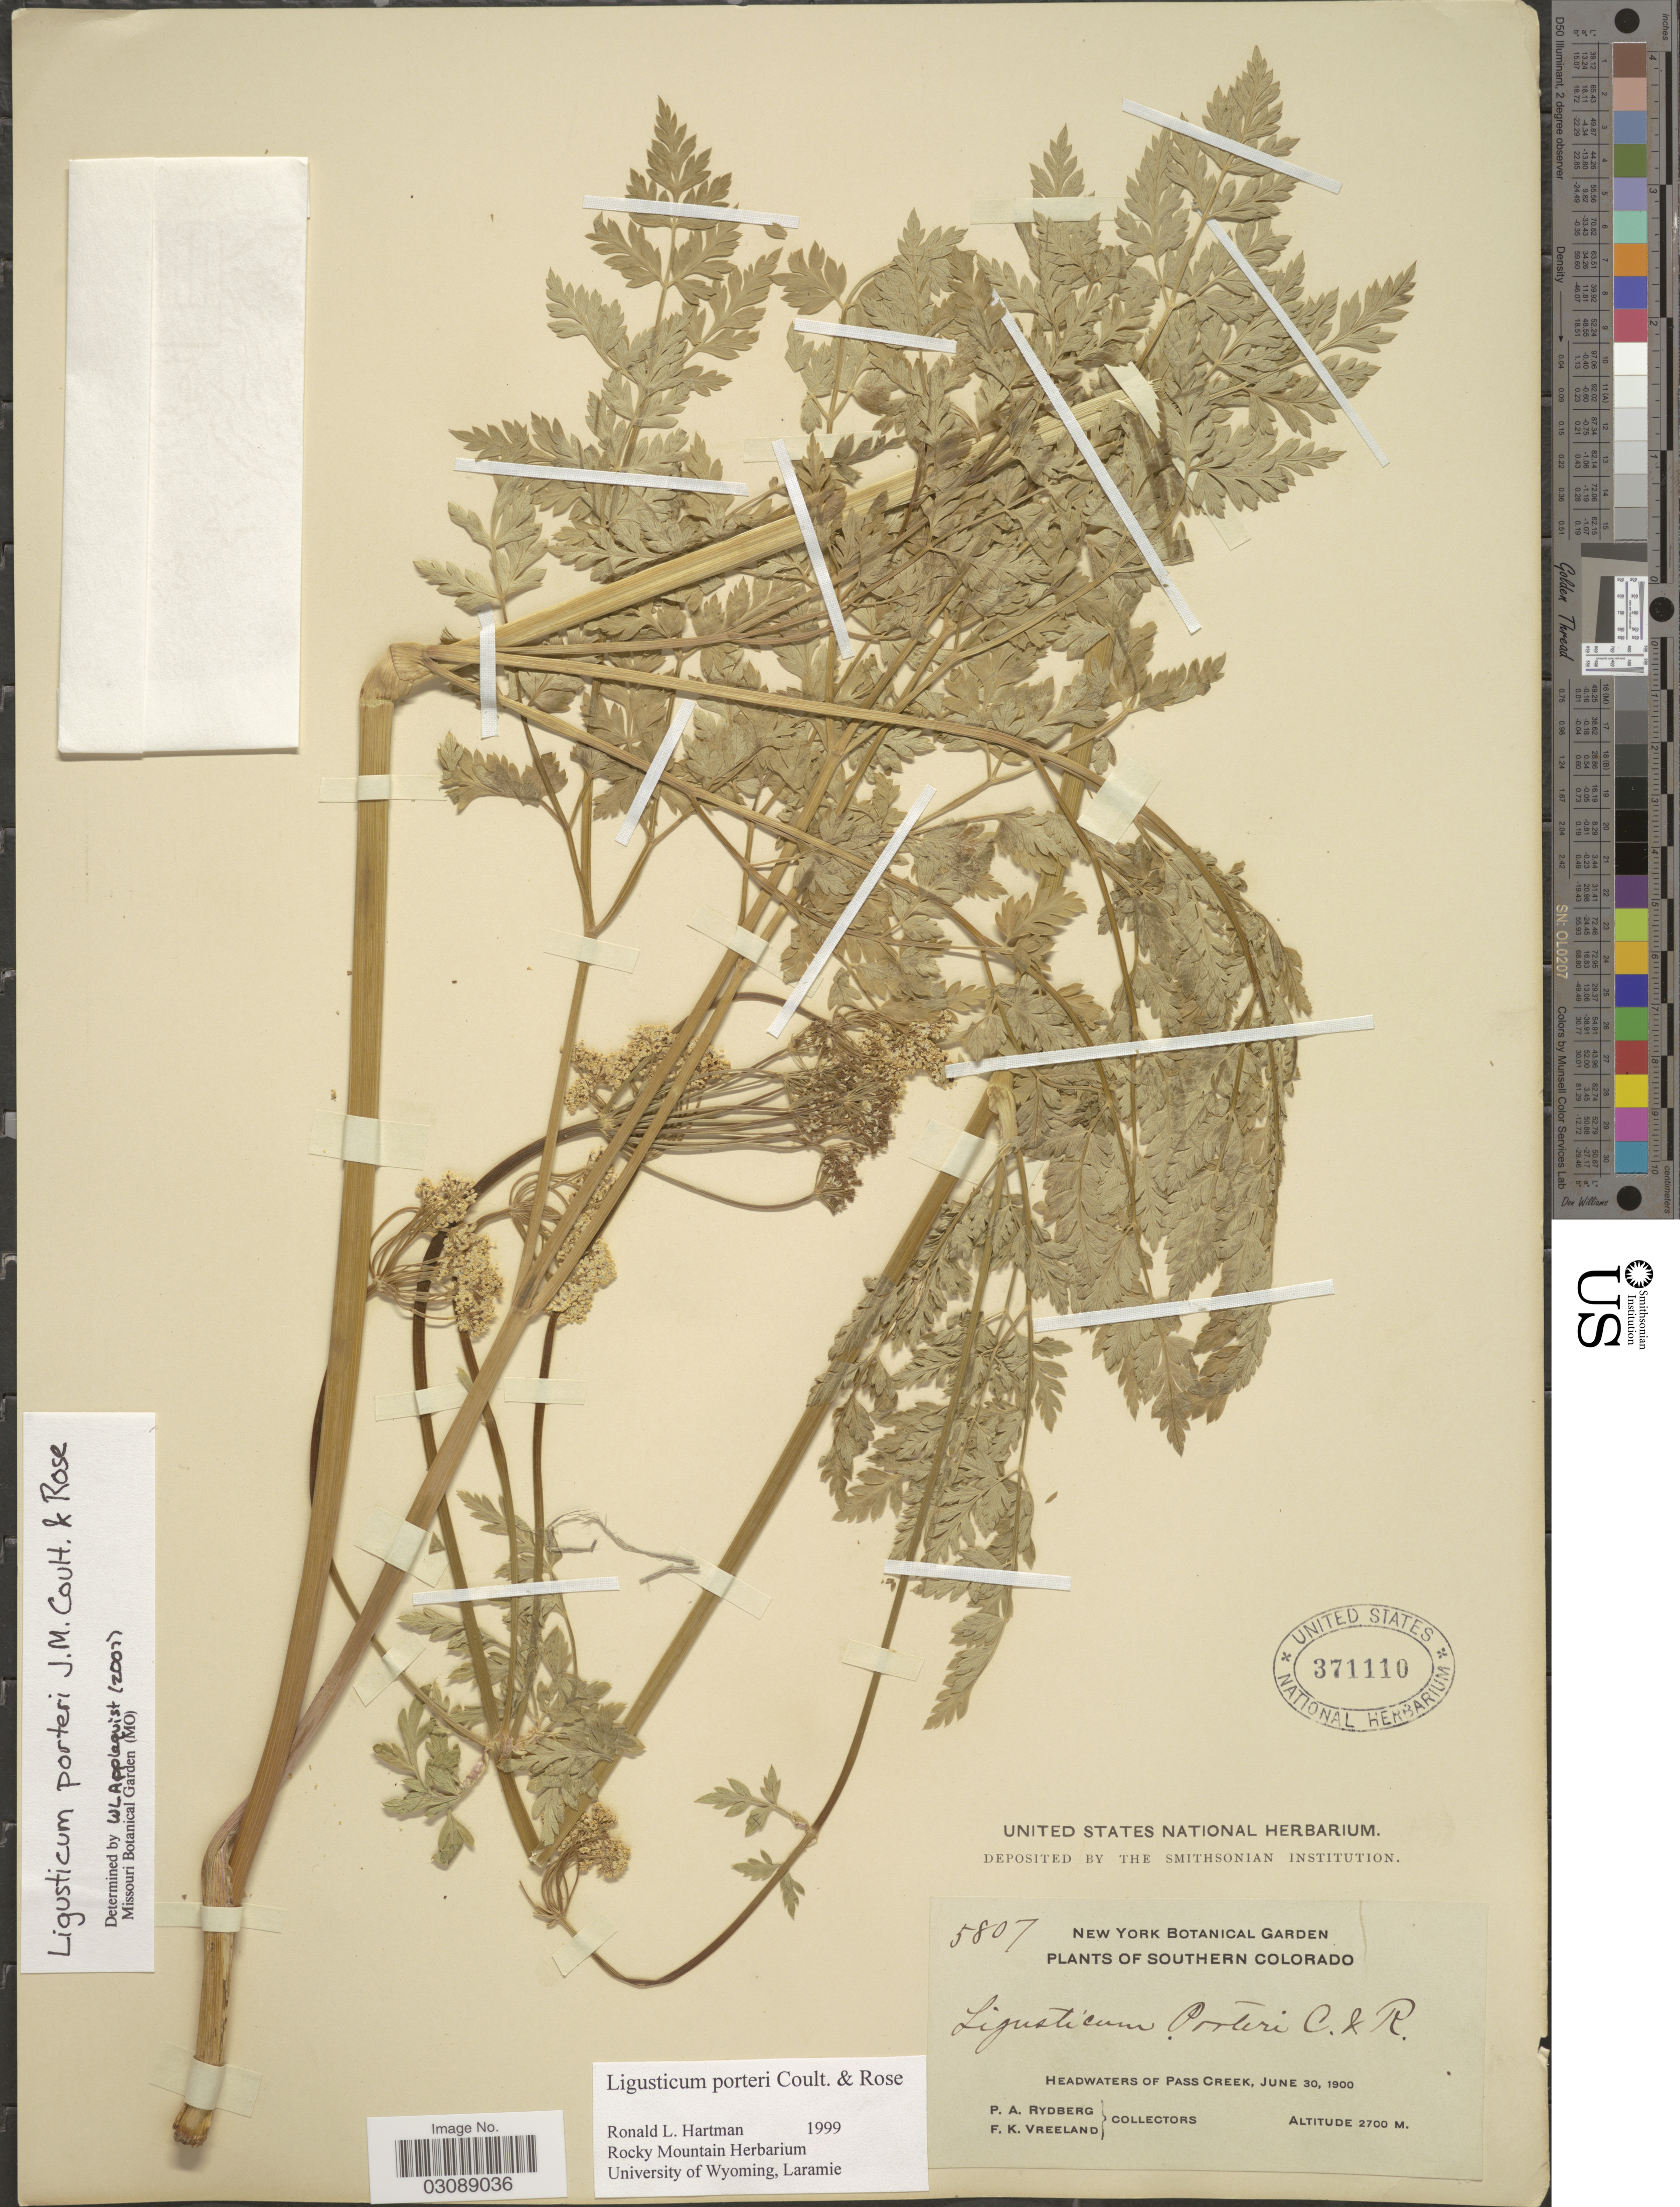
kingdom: Plantae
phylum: Tracheophyta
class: Magnoliopsida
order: Apiales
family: Apiaceae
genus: Ligusticum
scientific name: Ligusticum porteri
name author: J.M. Coult. & Rose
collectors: P. A. Rydberg & F. Vreeland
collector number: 5807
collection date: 1900-06-30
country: United States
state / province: Colorado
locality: Southern Colorado. Headwaters of Pass Creek.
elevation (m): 2700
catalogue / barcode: US 371110